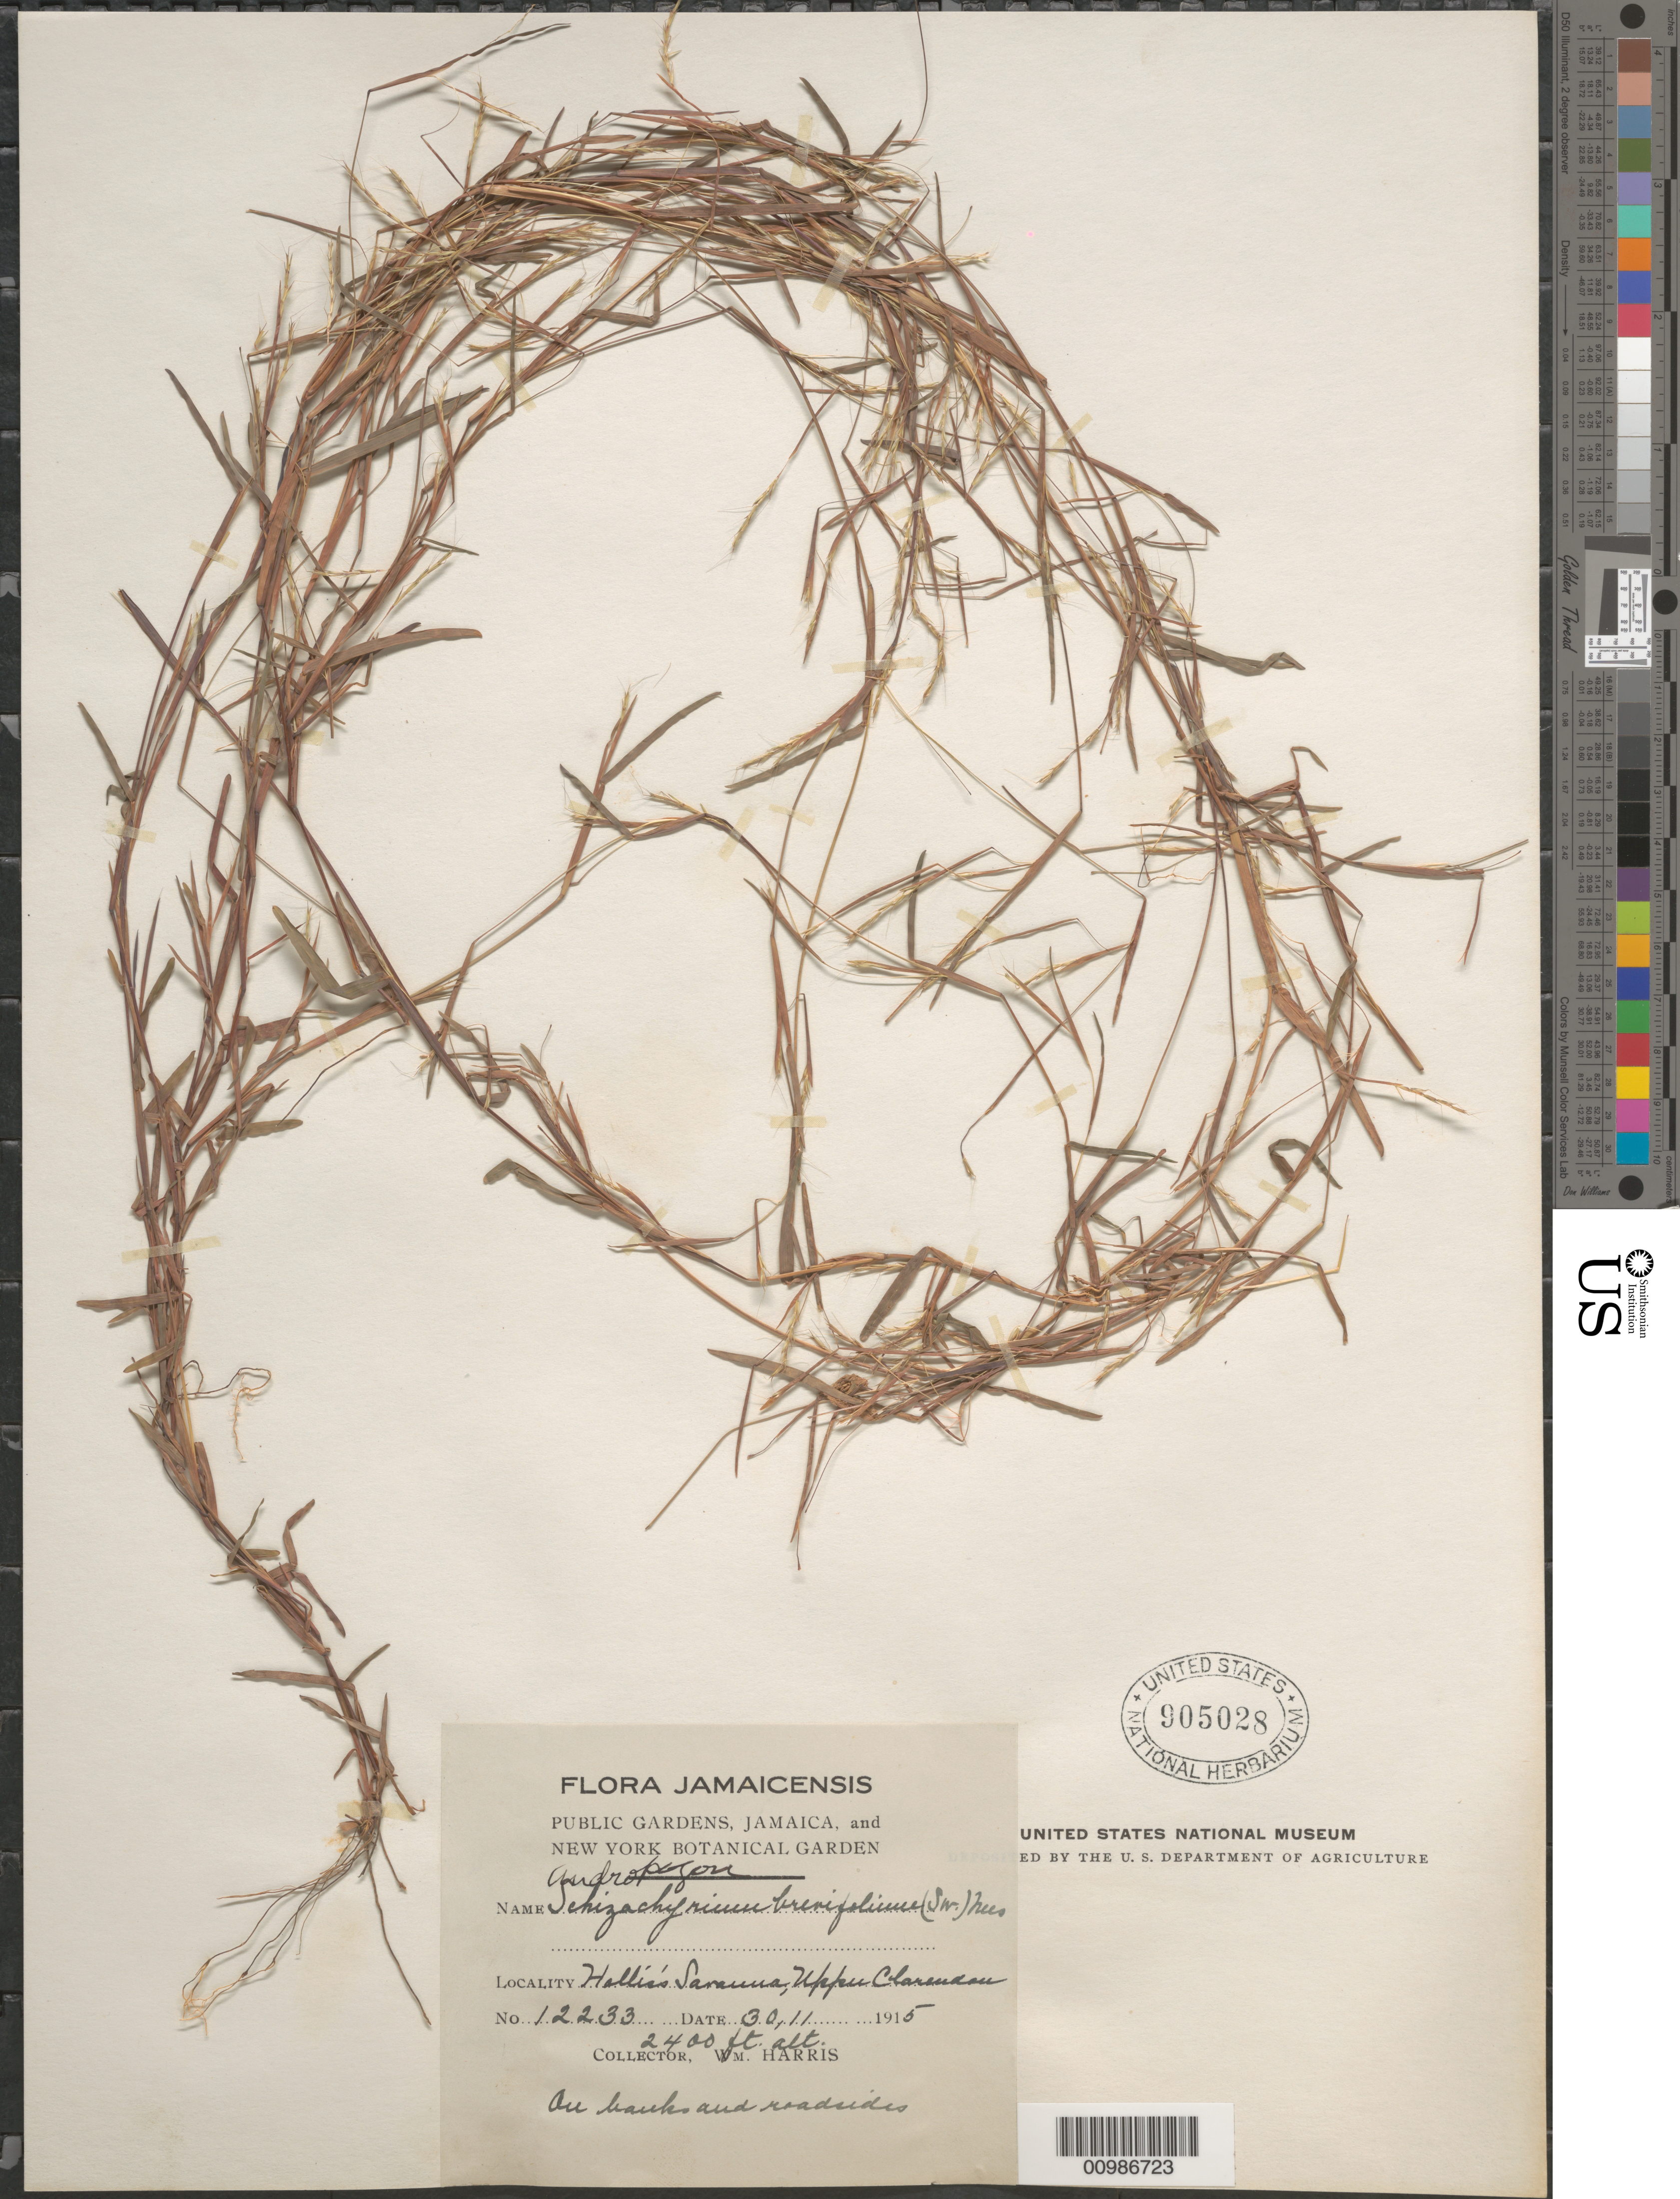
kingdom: Plantae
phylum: Tracheophyta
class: Liliopsida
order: Poales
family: Poaceae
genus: Andropogon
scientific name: Andropogon brevifolius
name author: Sw.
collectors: W. H. Harris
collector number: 12233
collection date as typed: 30 Nov 1915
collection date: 1915-11-30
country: Jamaica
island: Jamaica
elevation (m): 732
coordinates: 0 N, 0 E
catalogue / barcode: US 905028